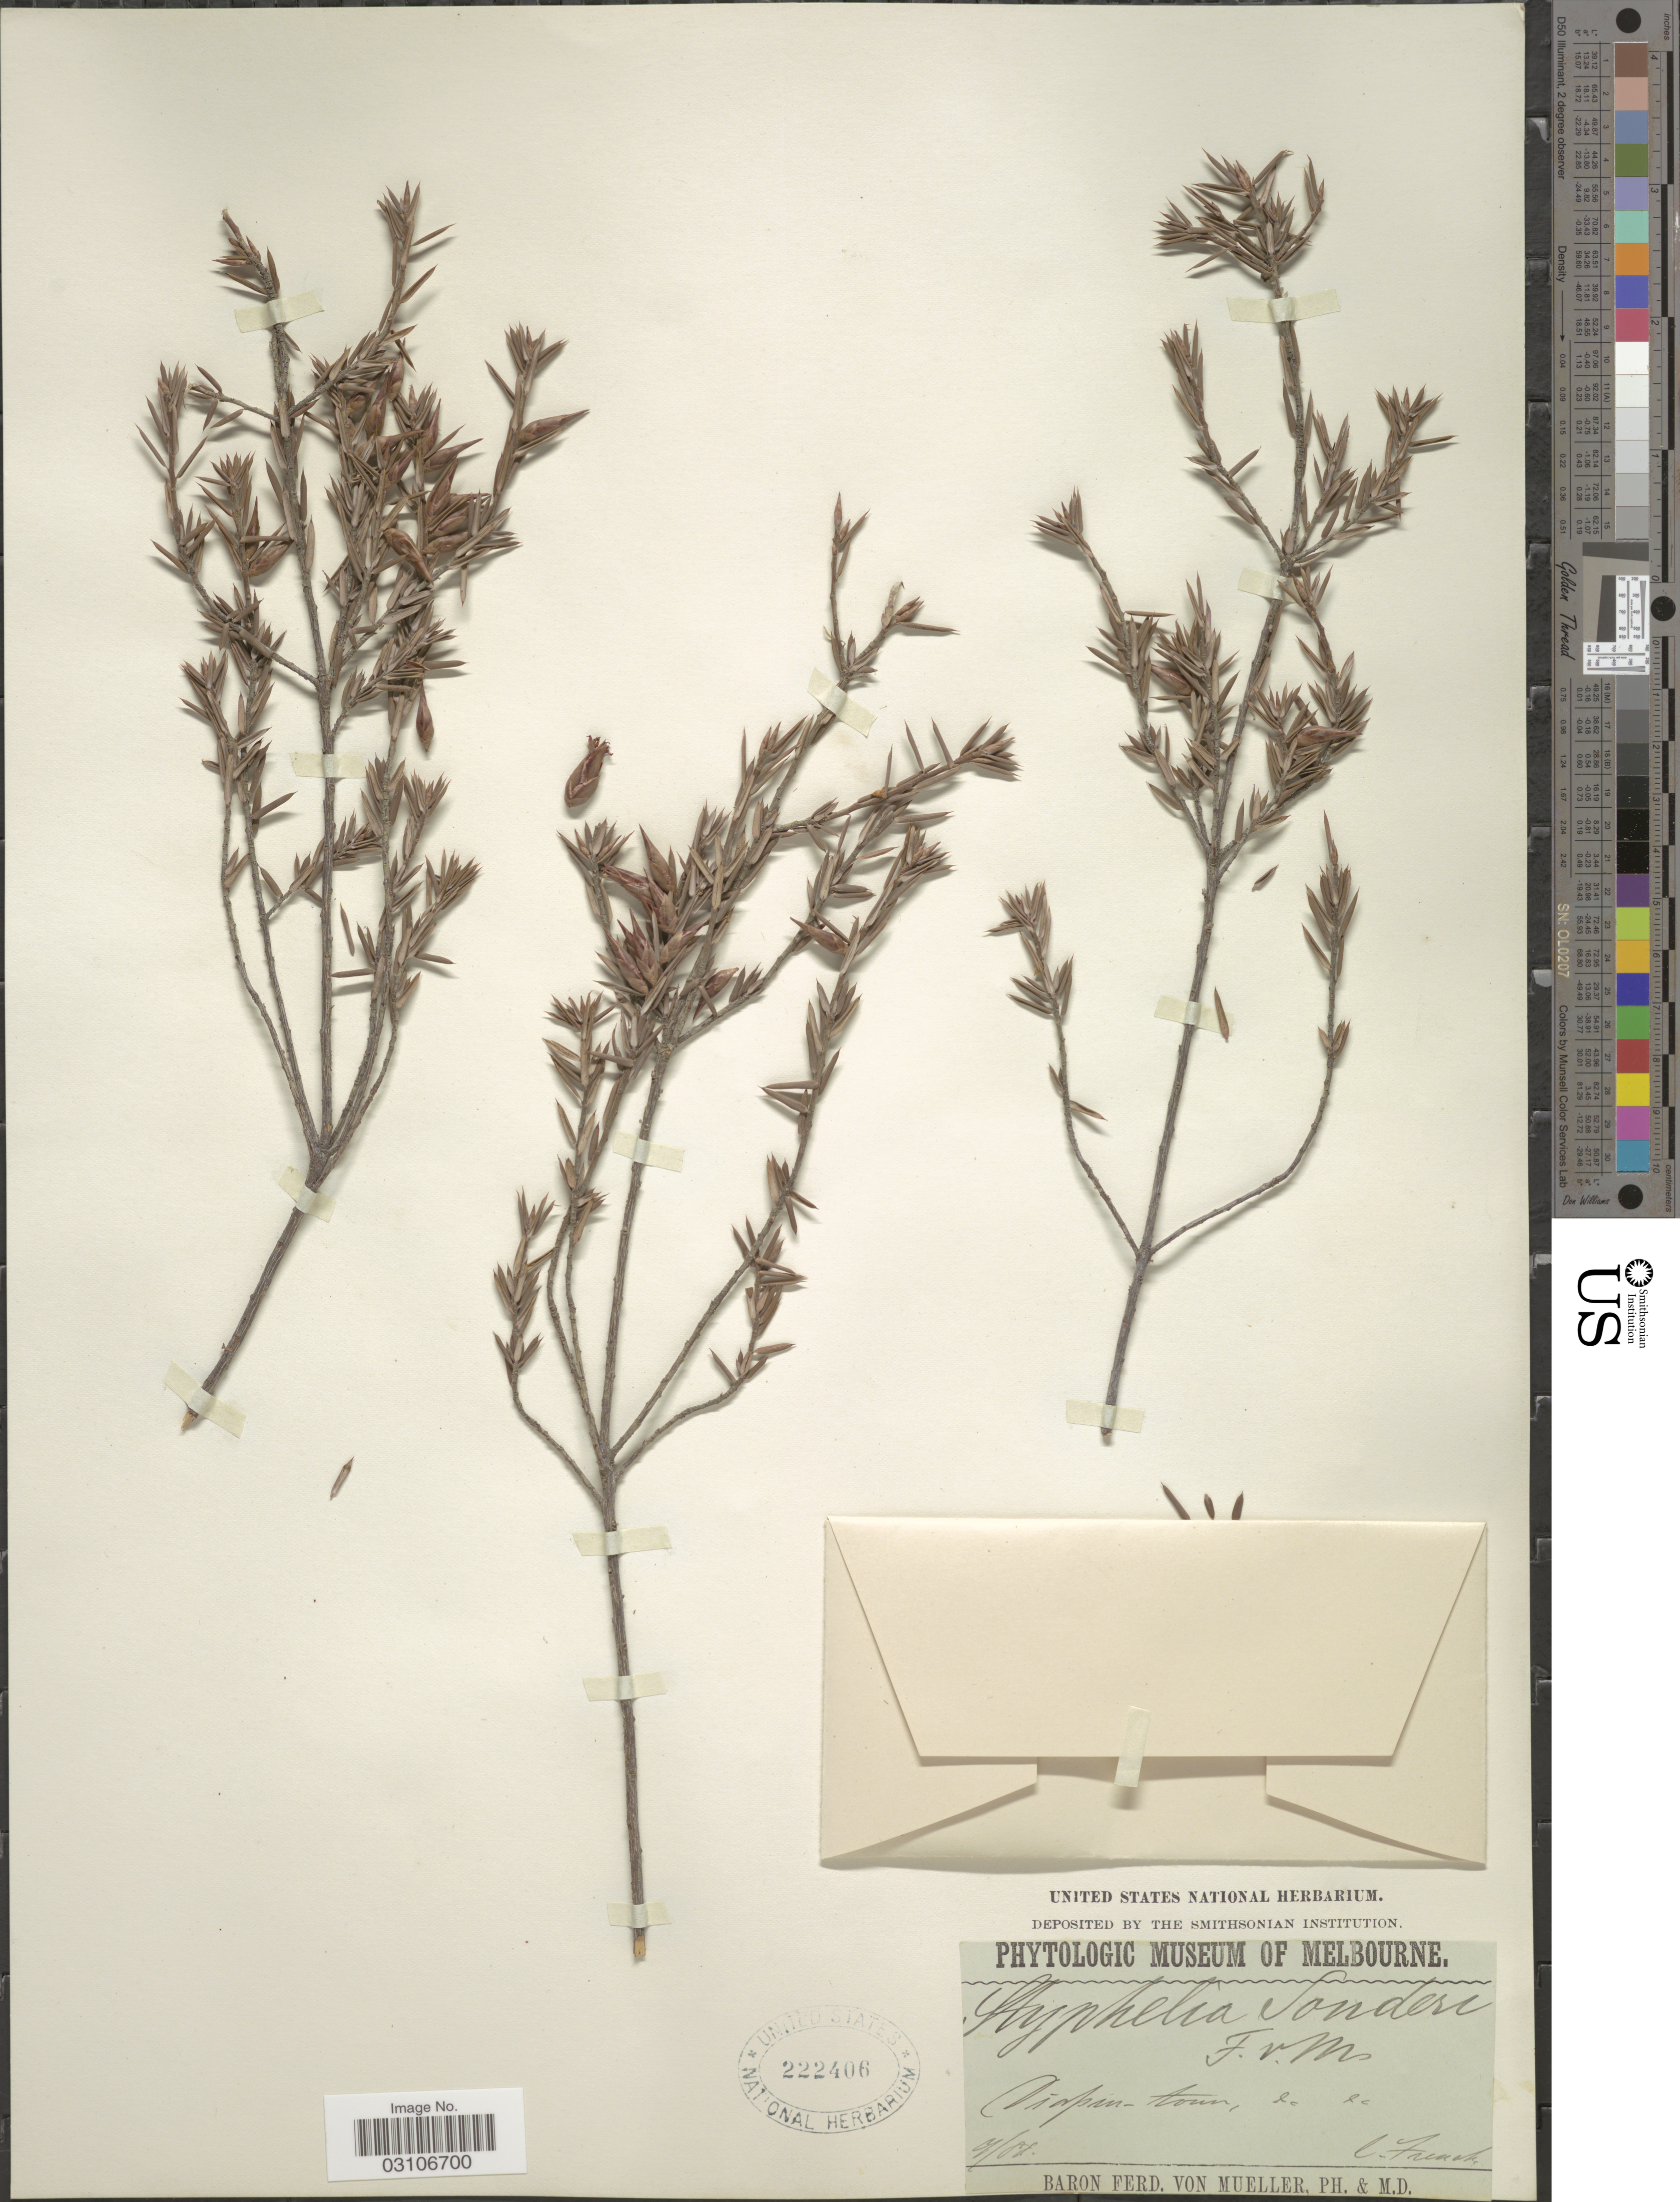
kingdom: Plantae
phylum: Tracheophyta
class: Magnoliopsida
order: Ericales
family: Ericaceae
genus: Astroloma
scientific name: Astroloma conostephioides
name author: F. Muell. ex Benth.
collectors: C. French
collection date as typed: Transcribed d/m/y: /7/88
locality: Ciapin-town [interpreted].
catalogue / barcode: US 222406